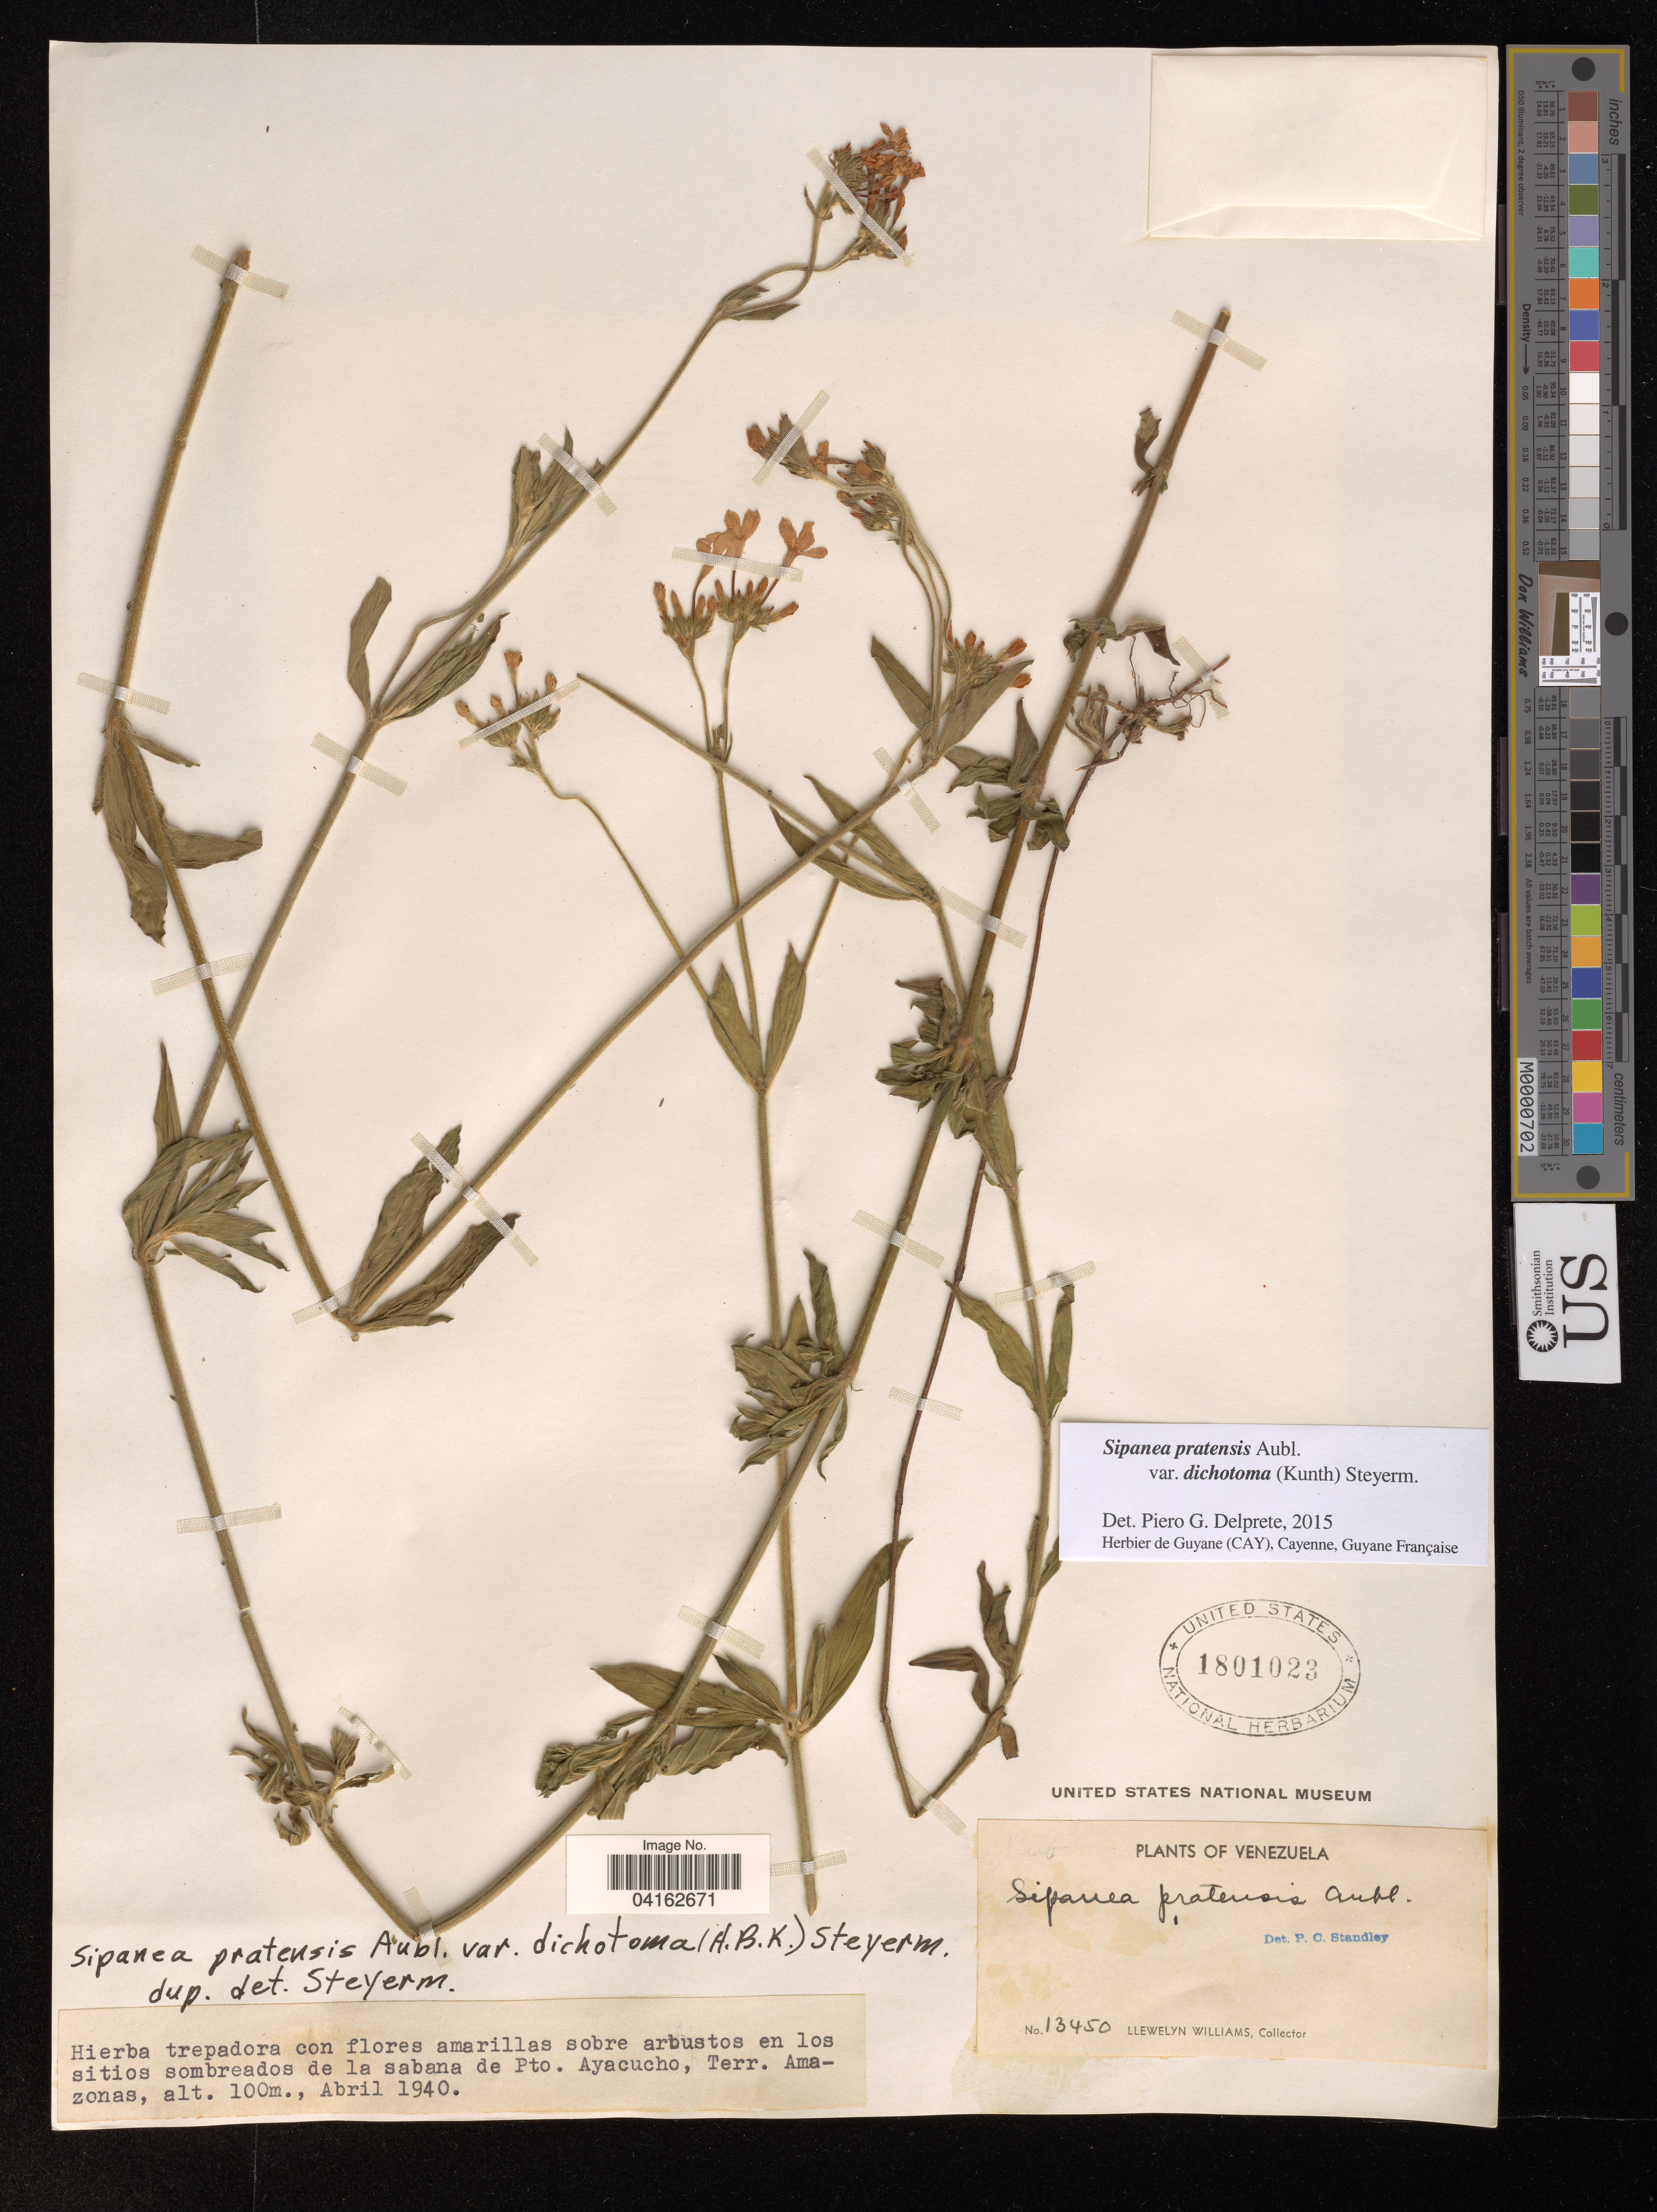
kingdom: Plantae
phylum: Tracheophyta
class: Magnoliopsida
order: Gentianales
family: Rubiaceae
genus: Sipanea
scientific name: Sipanea pratensis var. dichotoma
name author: (Kunth) Steyerm.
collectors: Ll. Williams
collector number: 13450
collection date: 1940-04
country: Venezuela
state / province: Amazonas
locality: Hierba trepadora con flores amarillas sobre arbustos en los sitios sombreados de la sabana de Pto. Ayacucho.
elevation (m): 100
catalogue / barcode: US 1801023